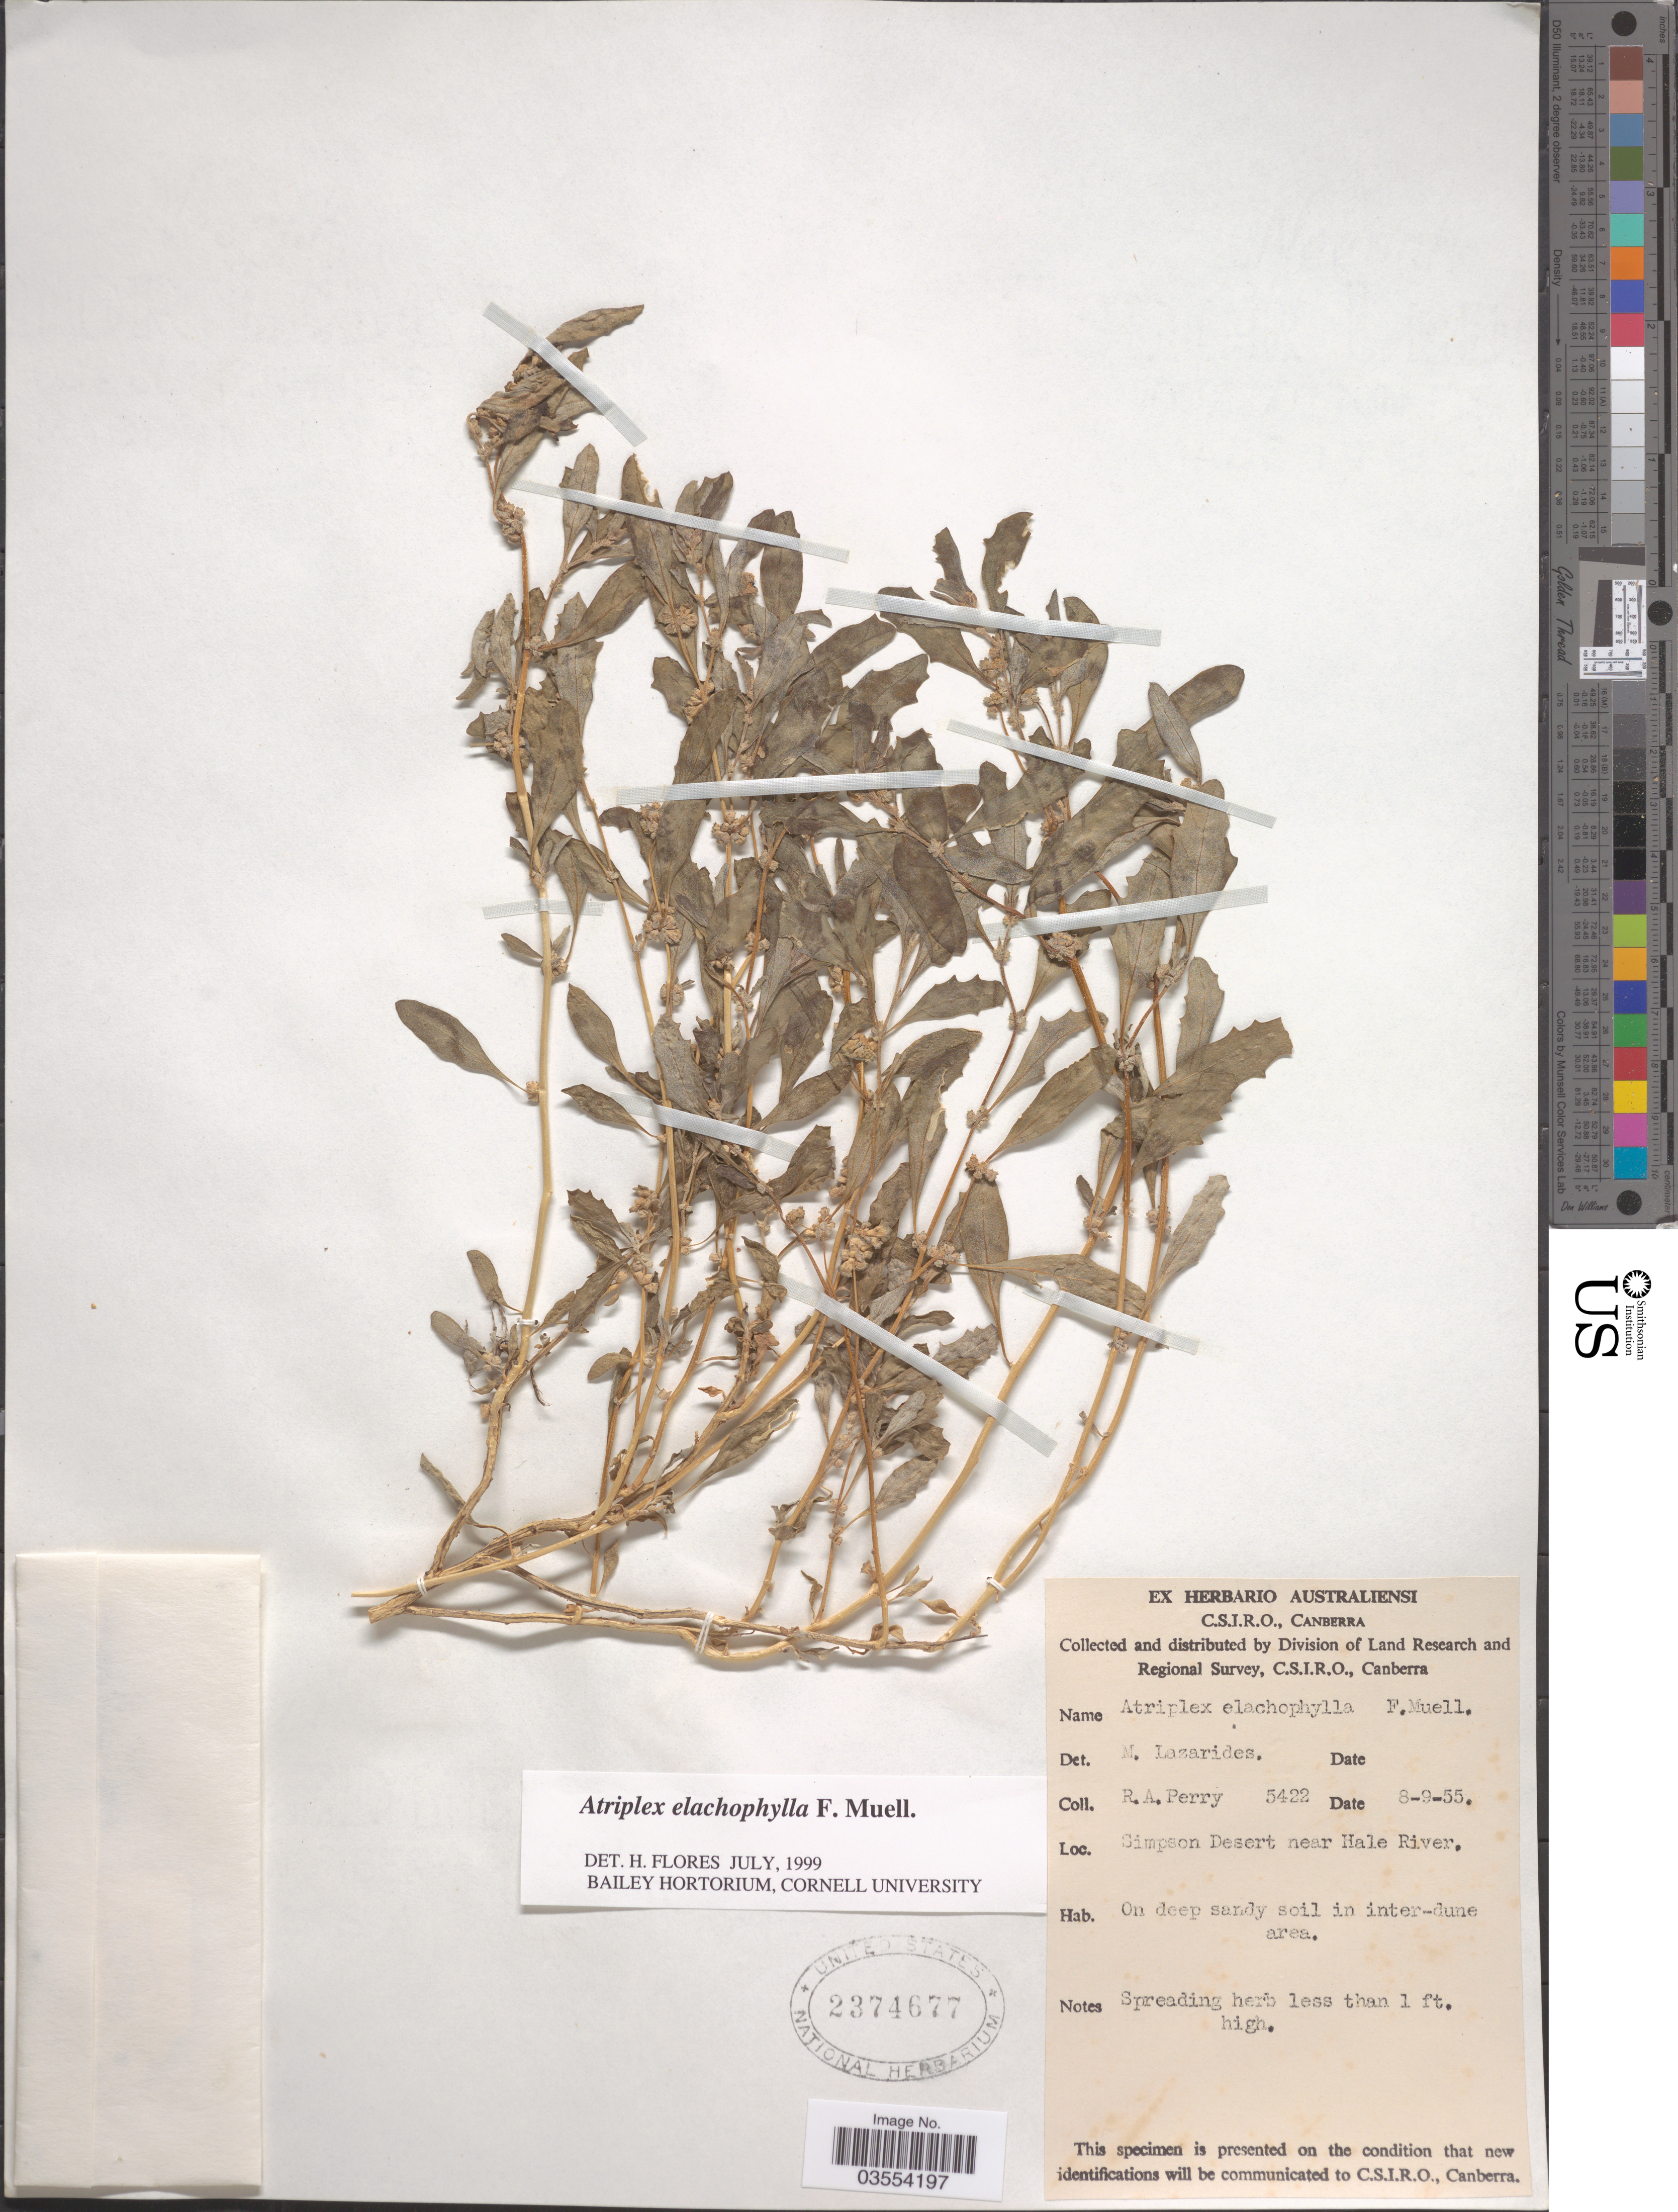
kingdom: Plantae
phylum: Tracheophyta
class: Magnoliopsida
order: Caryophyllales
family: Amaranthaceae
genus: Atriplex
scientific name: Atriplex elachophylla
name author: F. Muell.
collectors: Perry, R. A.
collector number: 5422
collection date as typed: Transcribed d/m/y: 8/9/55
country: Australia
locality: Simpson Desert near Hale River.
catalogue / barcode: US 2374677